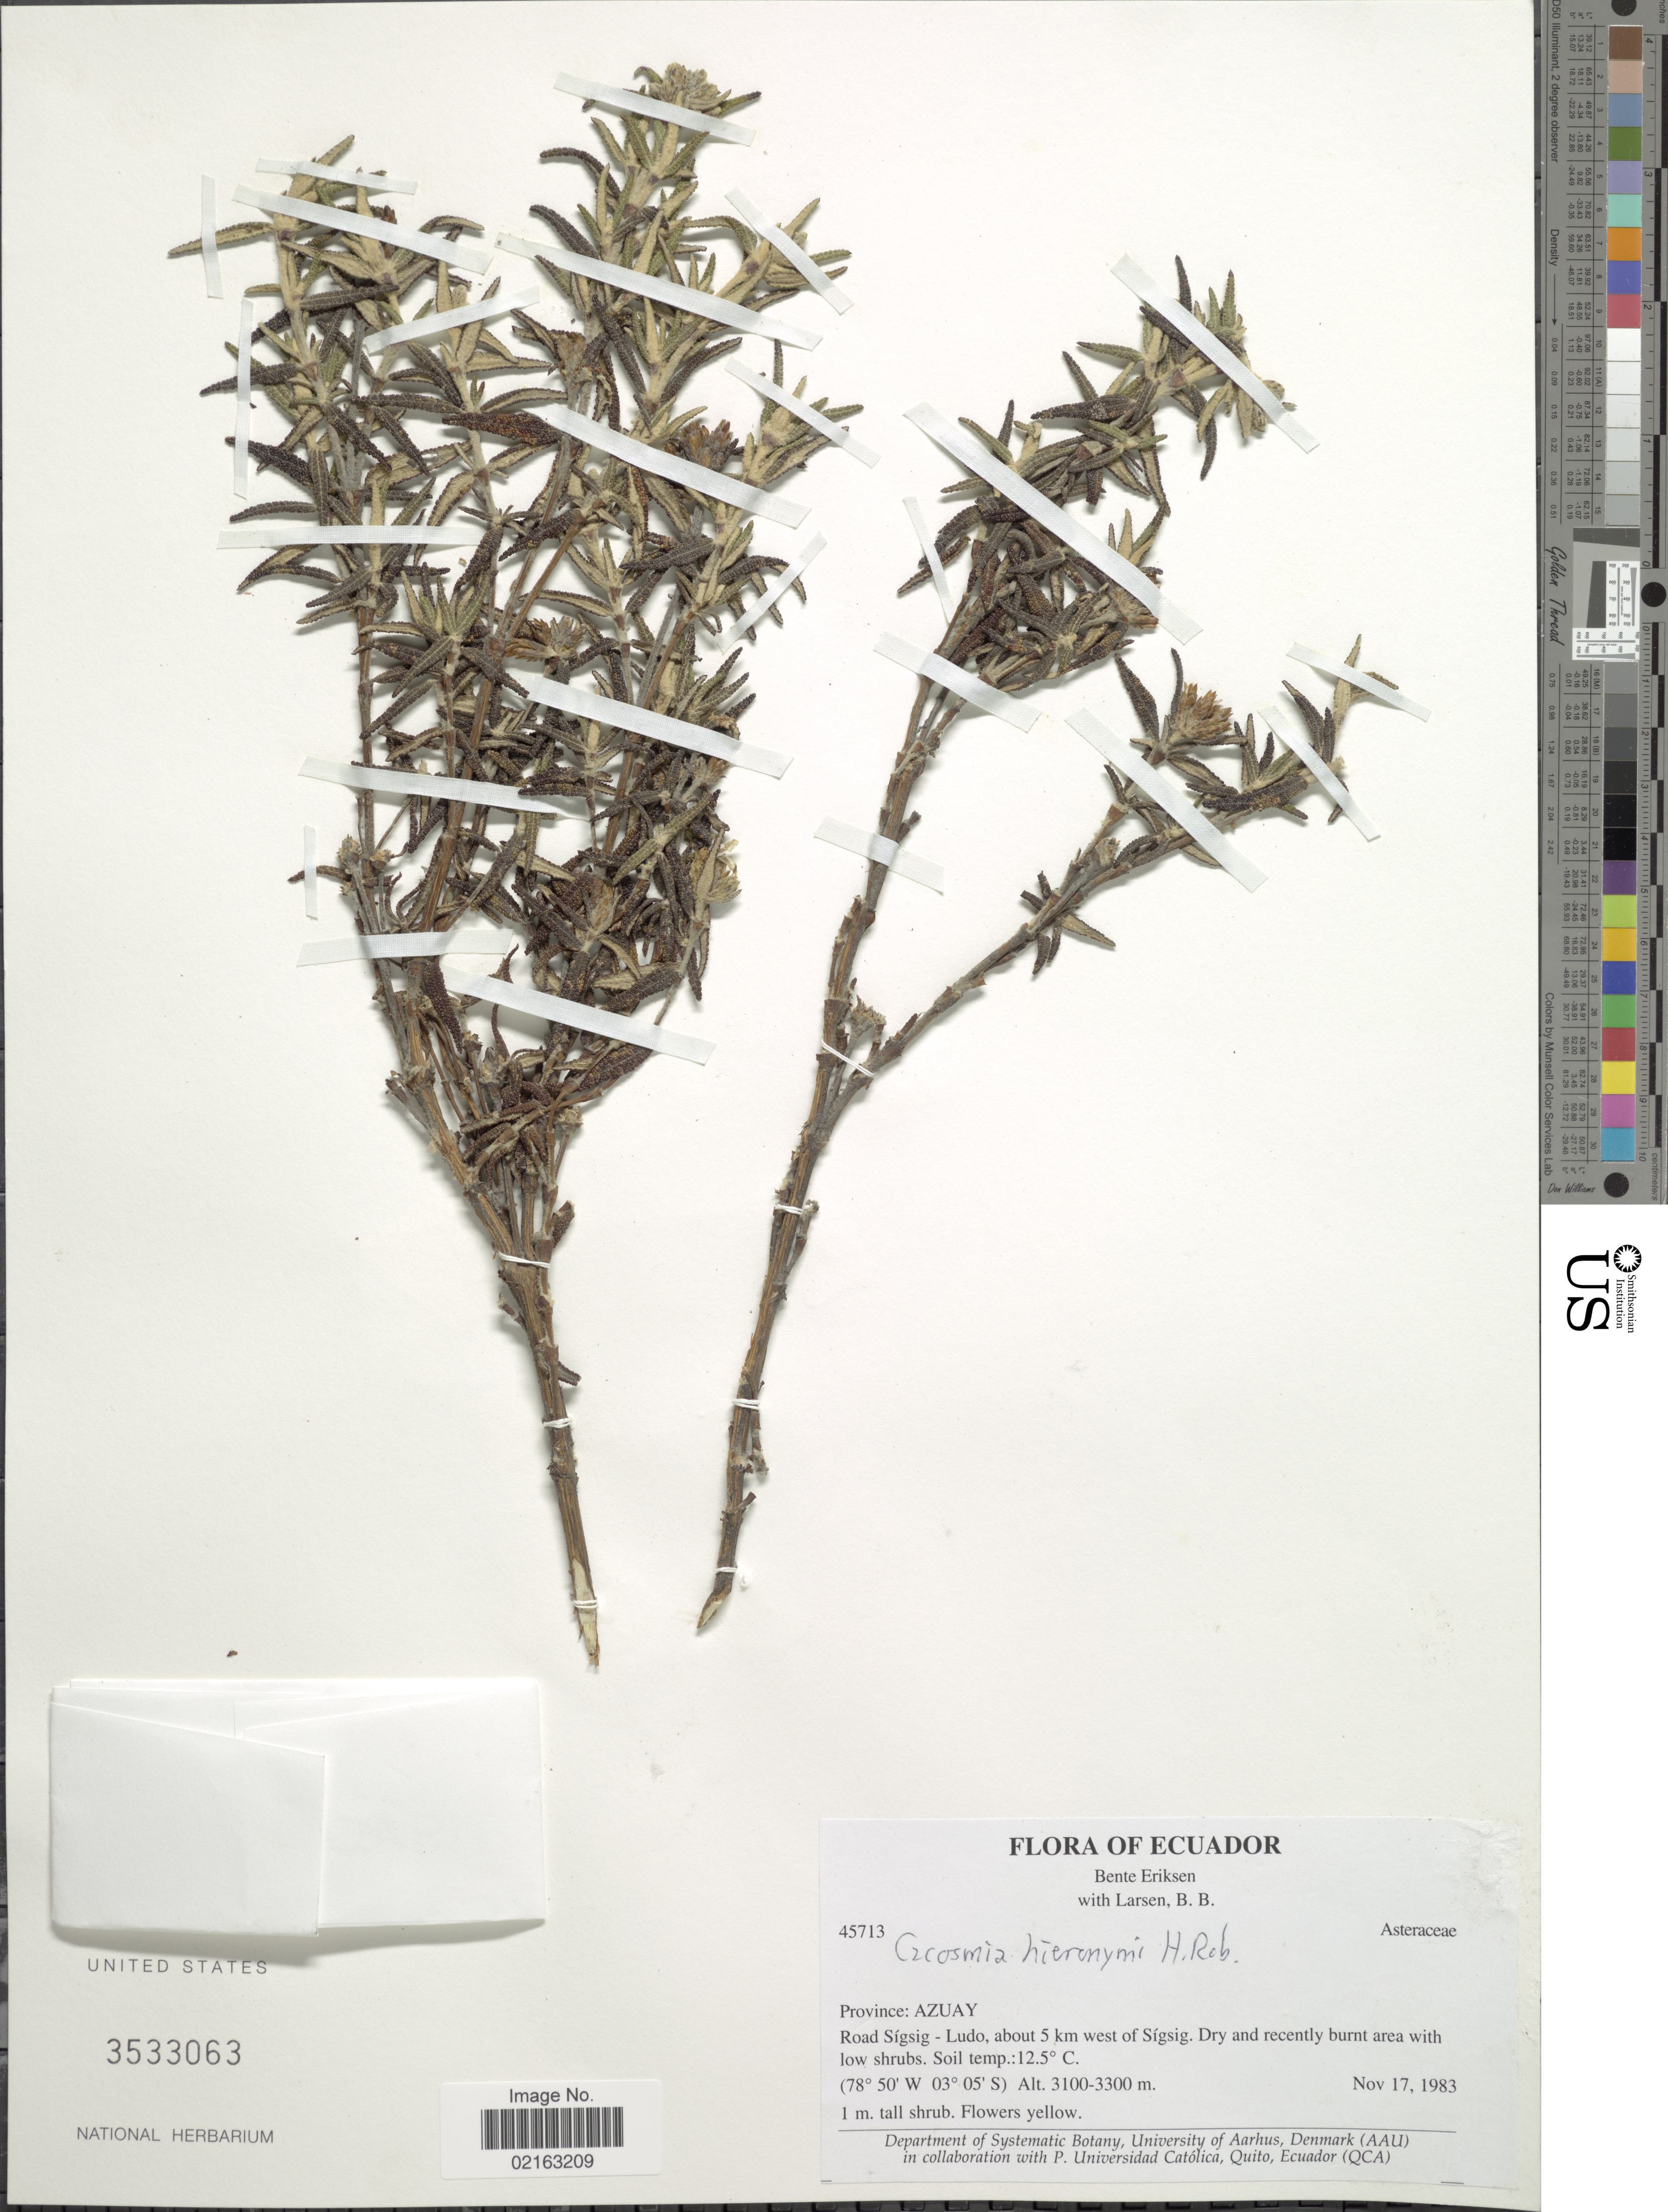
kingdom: Plantae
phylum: Tracheophyta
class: Magnoliopsida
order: Asterales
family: Asteraceae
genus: Cacosmia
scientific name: Cacosmia hieronymi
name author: H. Rob.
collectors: B. Eriksen & B. Larsen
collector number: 45713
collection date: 1983-11-17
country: Ecuador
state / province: Azuay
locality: Province: Azuay. Road Sigsig - Ludo, about 5 km west of Sigsig.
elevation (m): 3100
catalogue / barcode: US 3533063